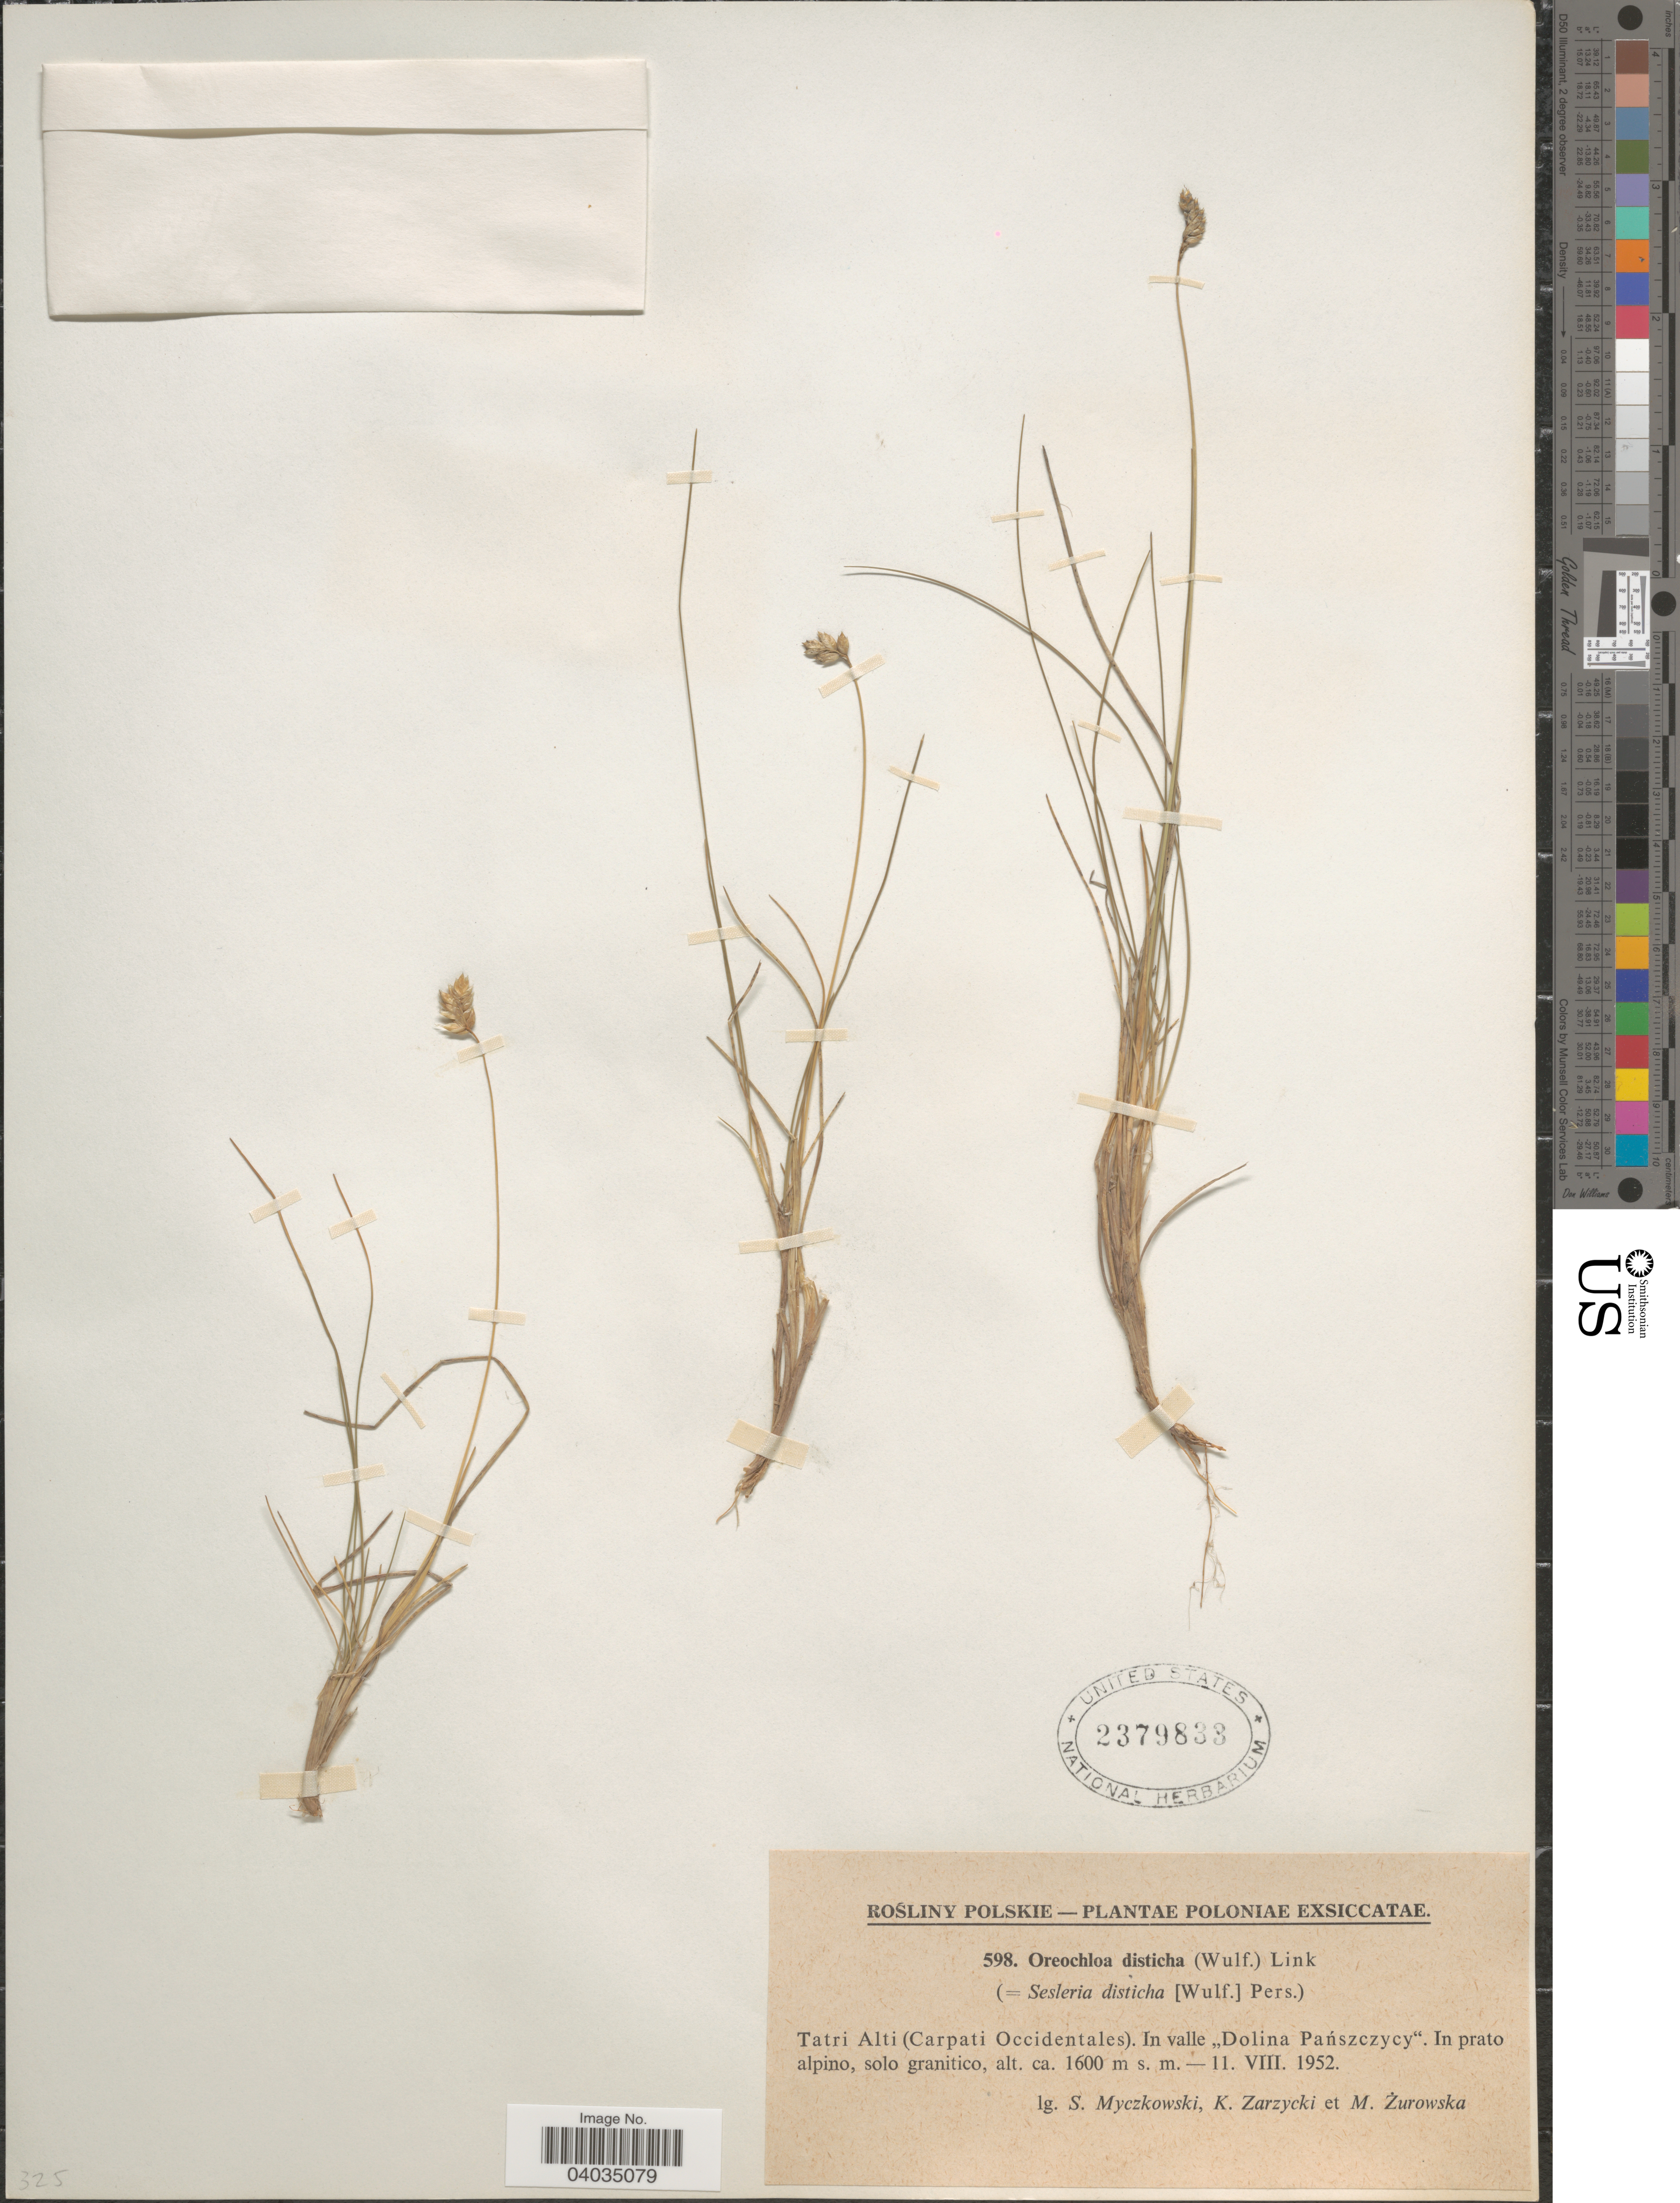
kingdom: Plantae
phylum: Tracheophyta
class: Liliopsida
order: Poales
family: Poaceae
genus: Oreochloa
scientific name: Oreochloa disticha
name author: (Wulfen) Link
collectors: S. Myczkowski, K. Zarzycki & M. Zurowska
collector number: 598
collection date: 1952-08-11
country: Poland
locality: Poloniae. Tatri Alti (Carpati Occidentales). In valle "Dolina Pańszczycy" . In prato alpino, solo granitico.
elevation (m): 1600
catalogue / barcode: US 2379833